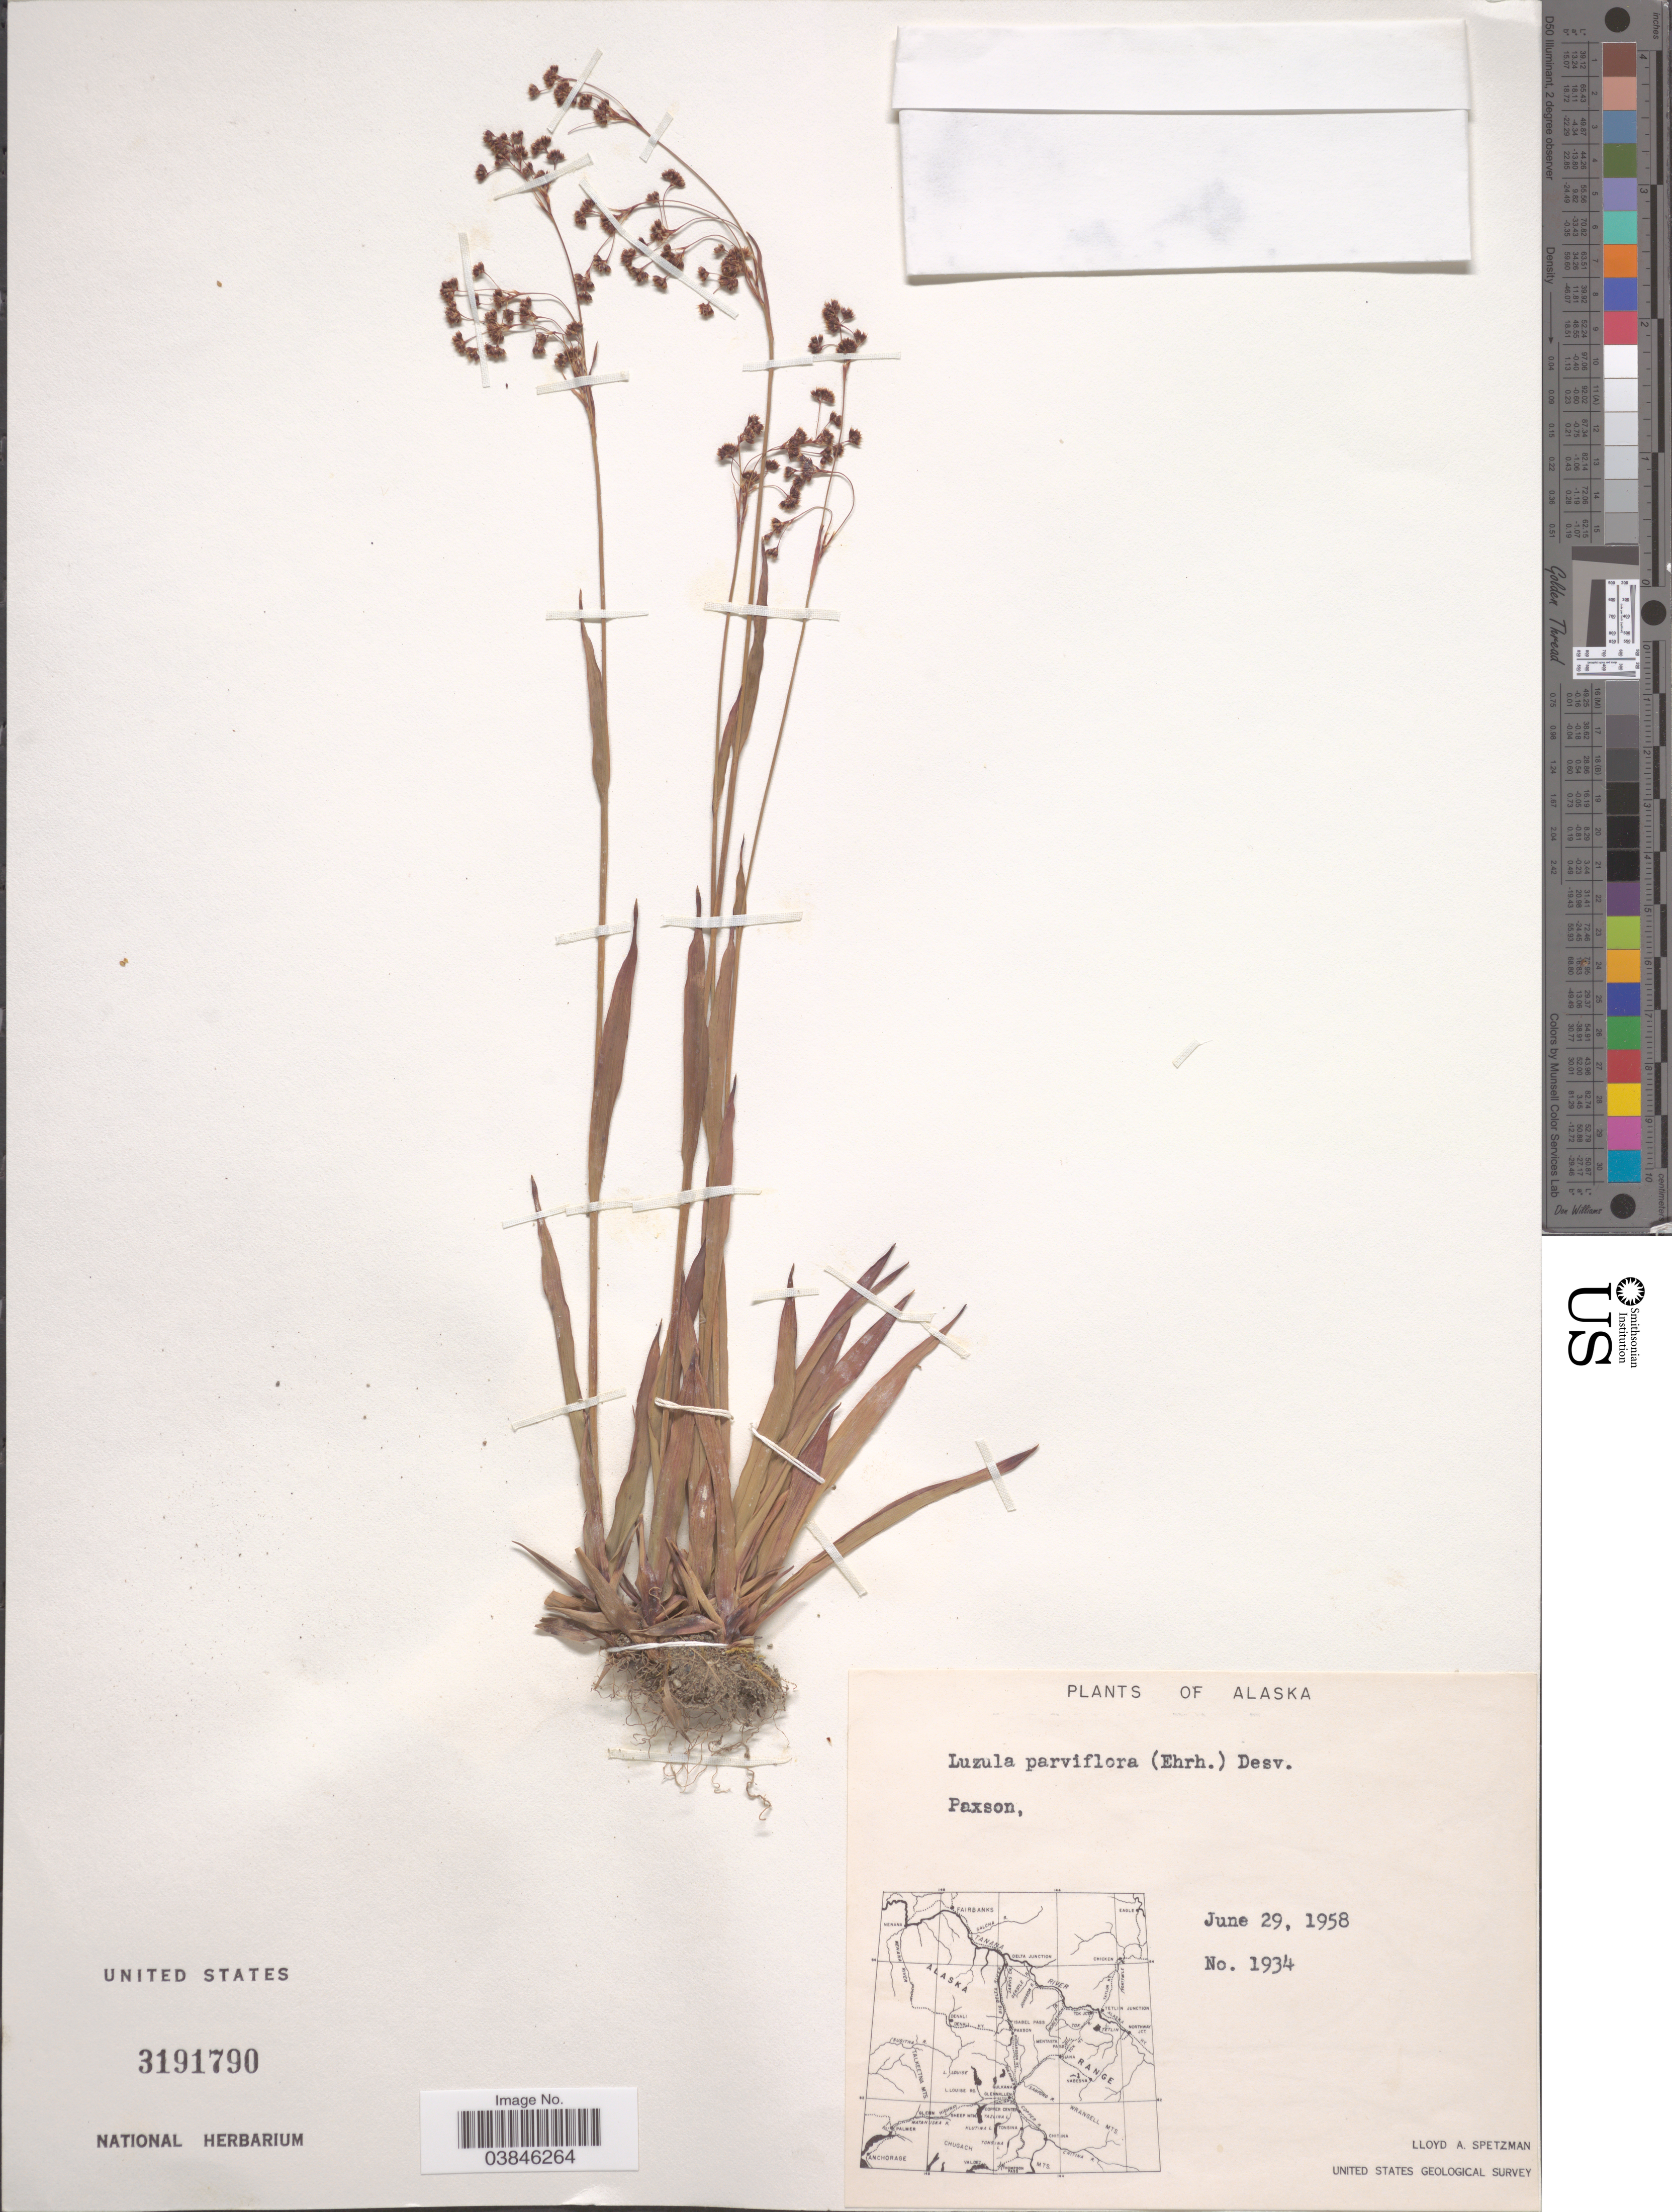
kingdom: Plantae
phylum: Tracheophyta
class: Liliopsida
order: Poales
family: Juncaceae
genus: Luzula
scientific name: Luzula parviflora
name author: (Ehrh.) Desv.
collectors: L. Spetzman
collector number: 1934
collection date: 1958-06-29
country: United States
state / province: Alaska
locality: Paxson.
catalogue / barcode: US 3191790